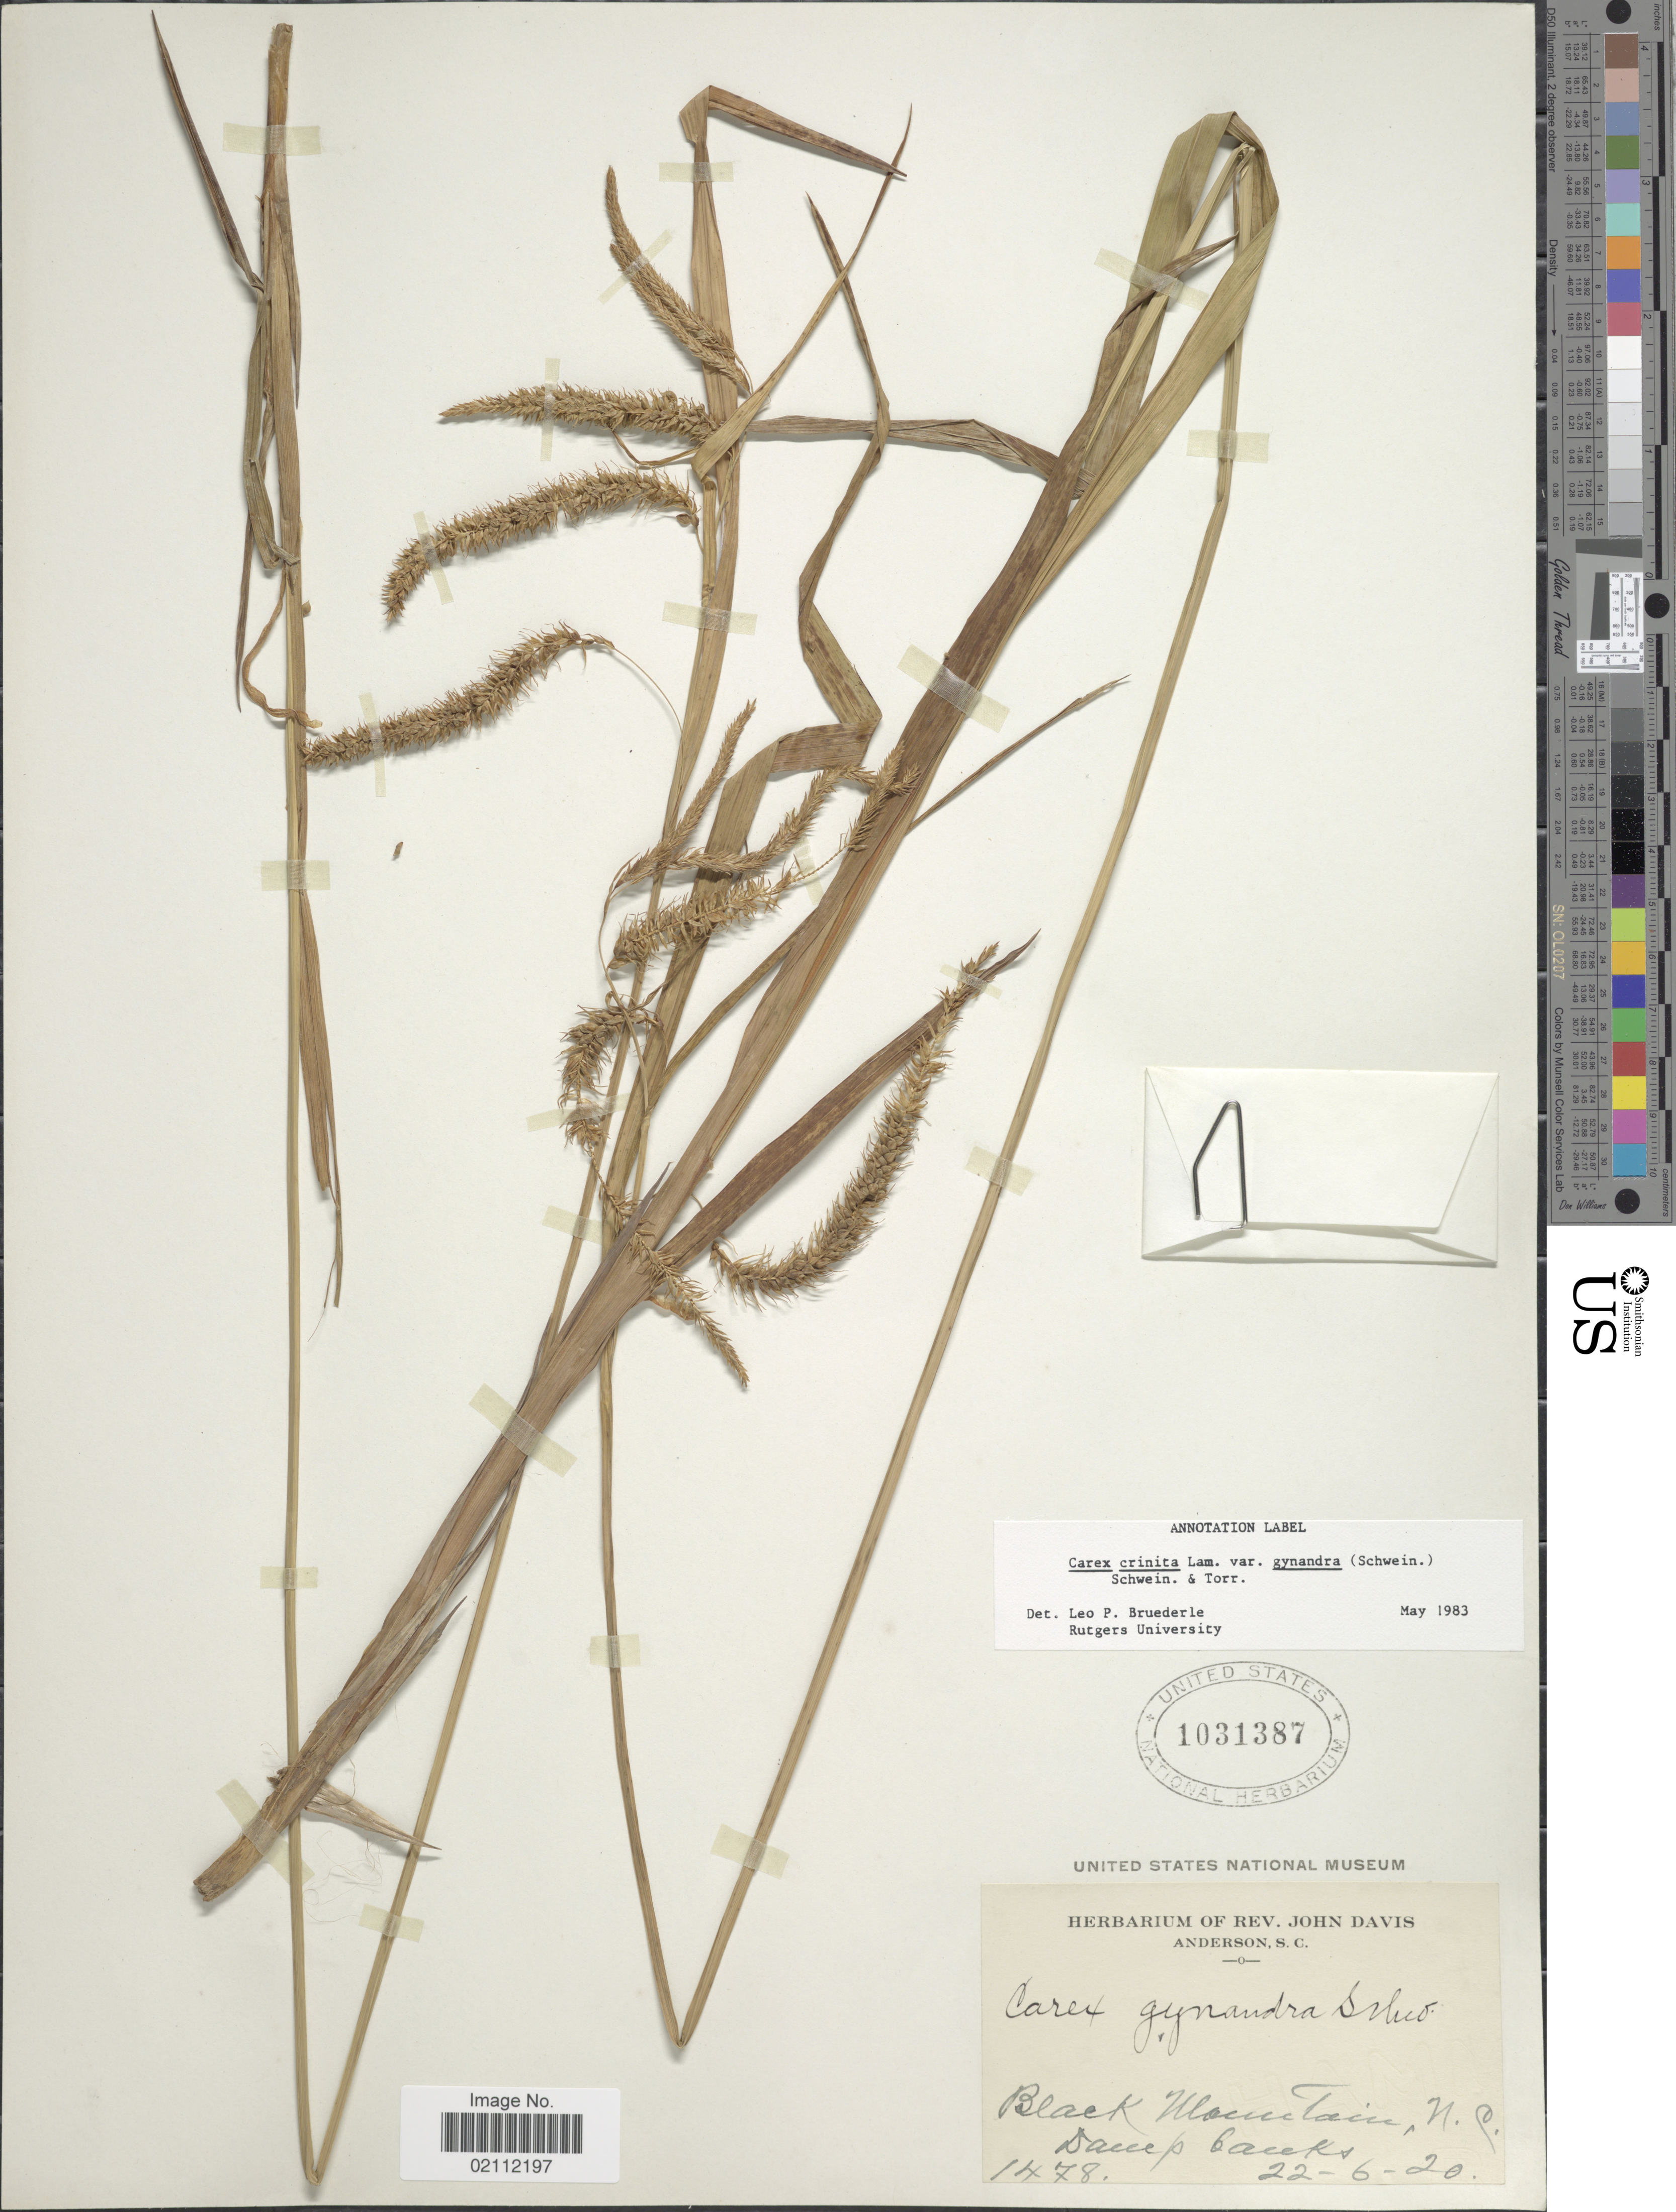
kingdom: Plantae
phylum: Tracheophyta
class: Liliopsida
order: Poales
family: Cyperaceae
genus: Carex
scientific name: Carex gynandra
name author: Schwein.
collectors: ex herb. Rev. John Davis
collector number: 1478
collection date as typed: Transcribed d/m/y: 22/6/20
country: United States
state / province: North Carolina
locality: Black Mountain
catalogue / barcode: US 1031387